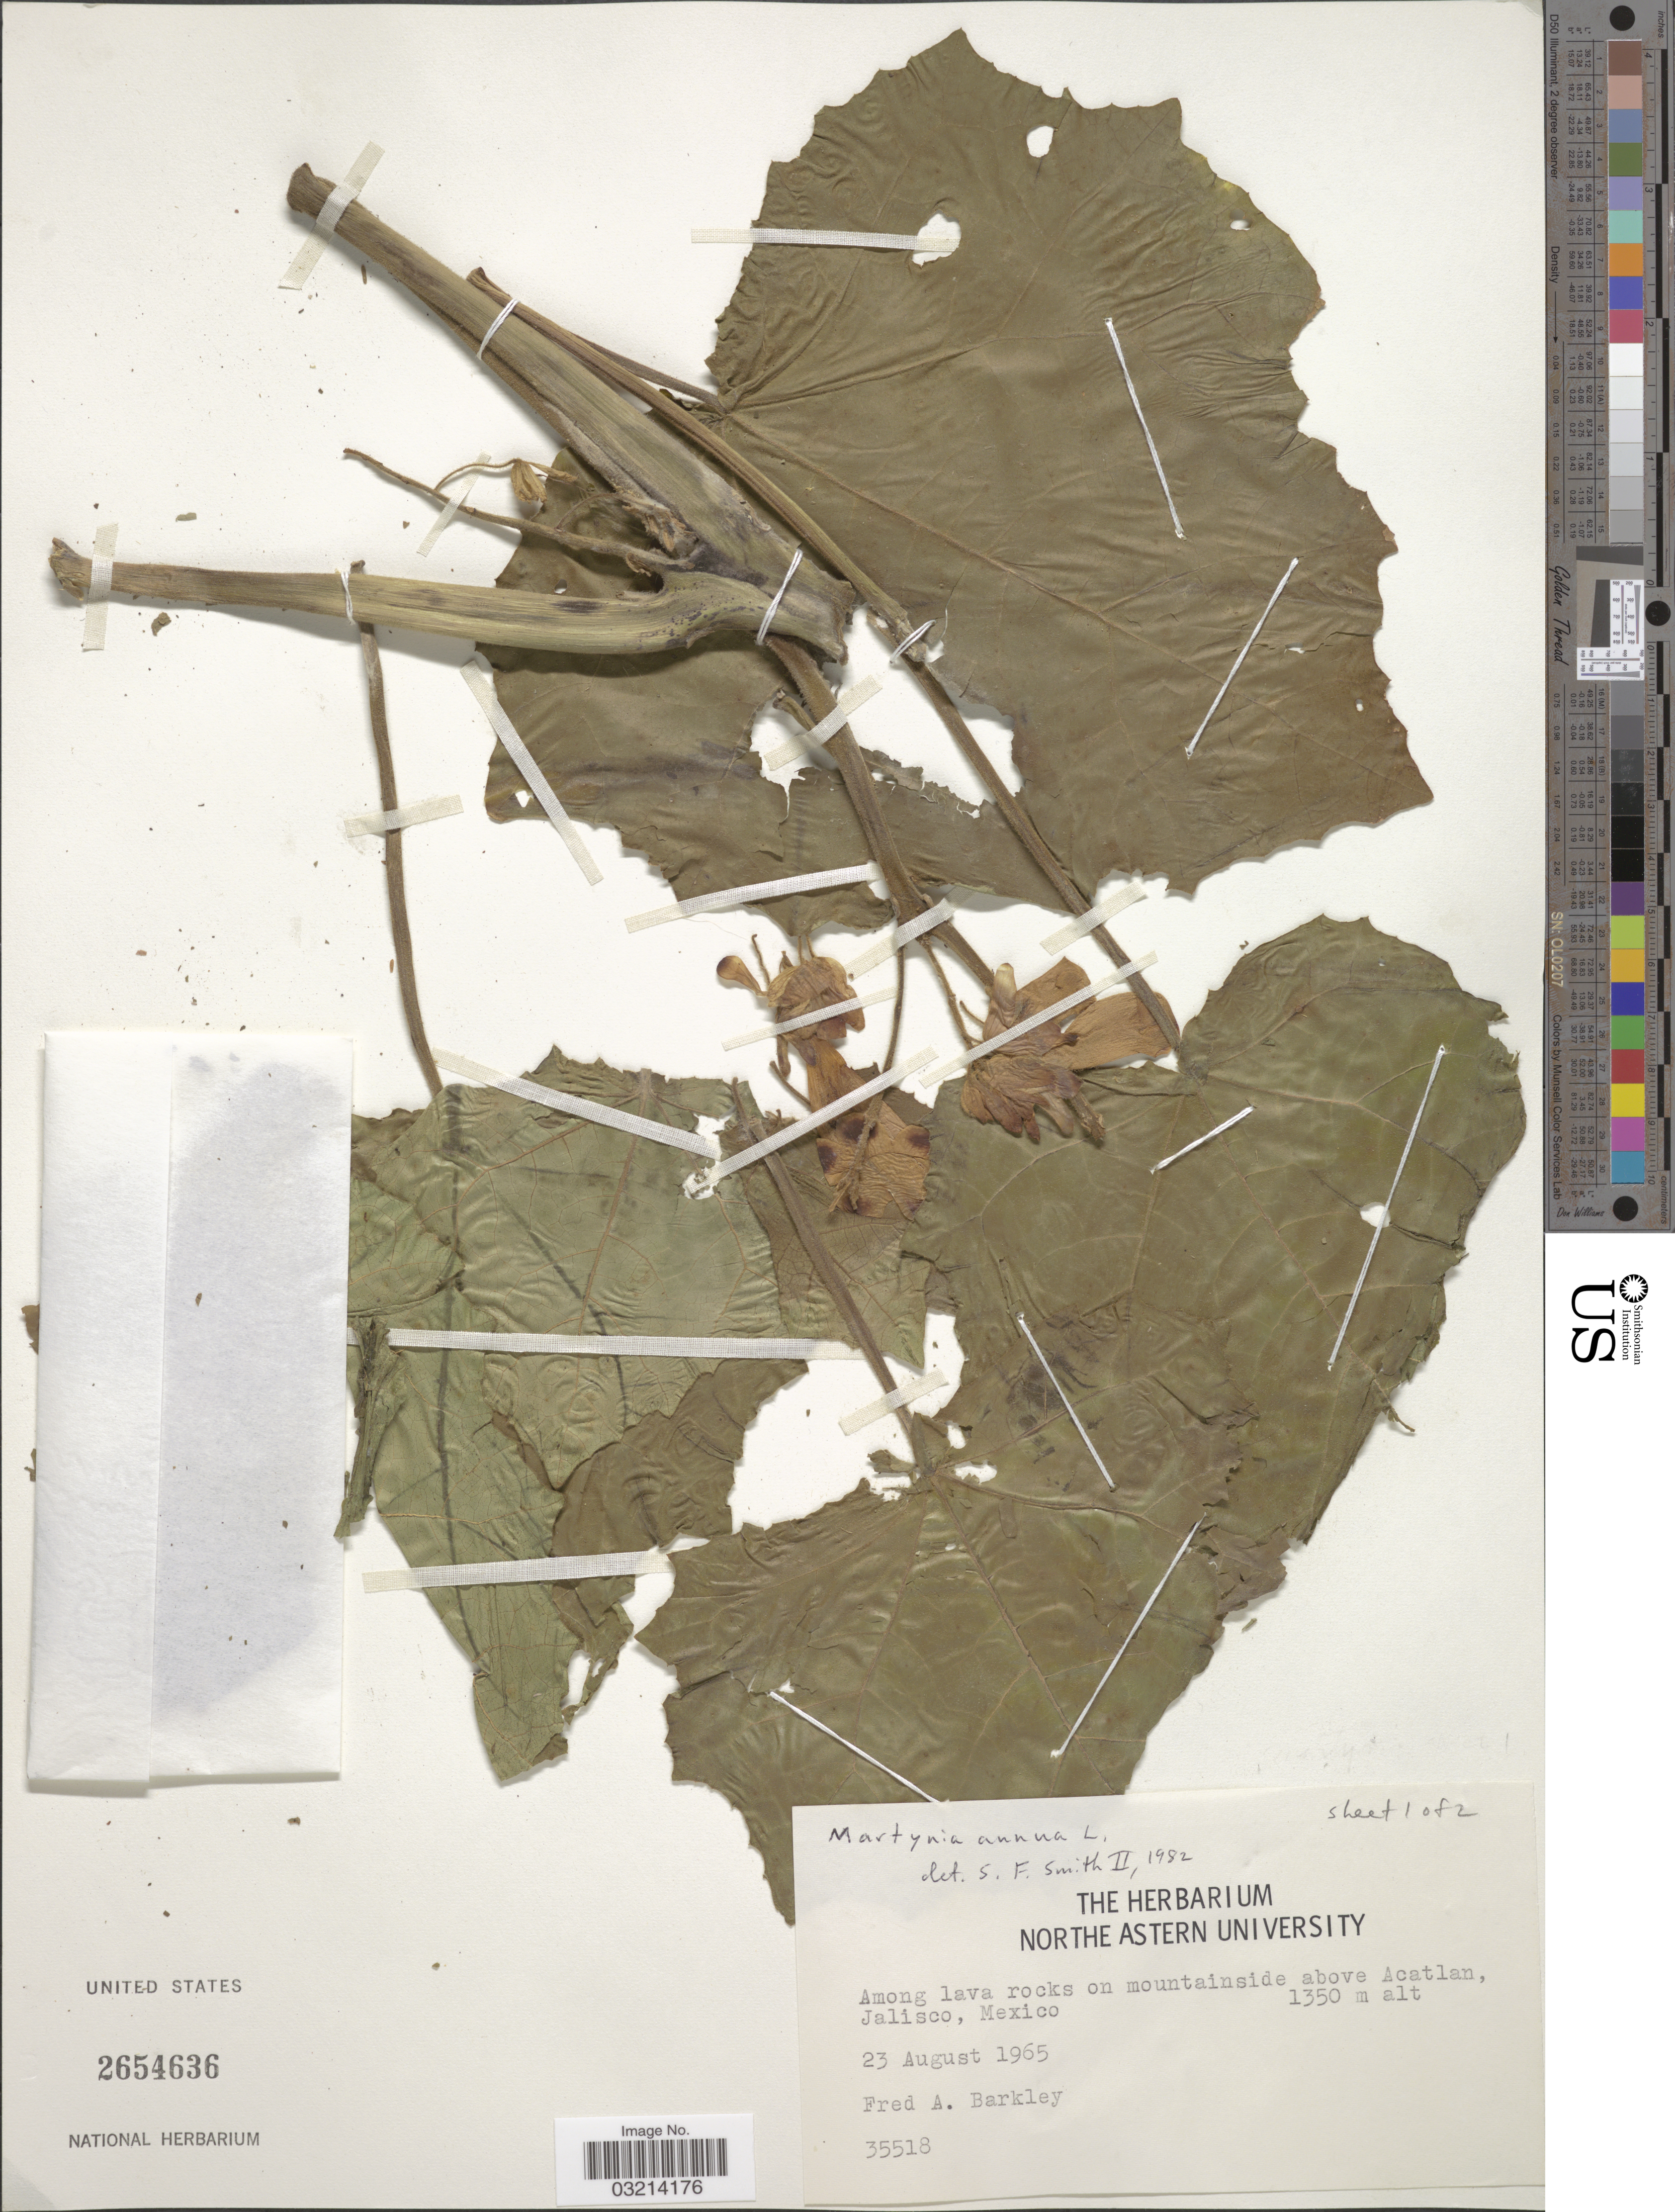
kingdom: Plantae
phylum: Tracheophyta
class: Magnoliopsida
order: Lamiales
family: Martyniaceae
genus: Martynia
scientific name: Martynia annua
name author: L.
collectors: F. A. Barkley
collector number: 35518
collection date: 1965-08-23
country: Mexico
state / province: Jalisco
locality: Among lava rocks on mountainside above Acatlan.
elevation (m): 1350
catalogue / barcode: US 2654636